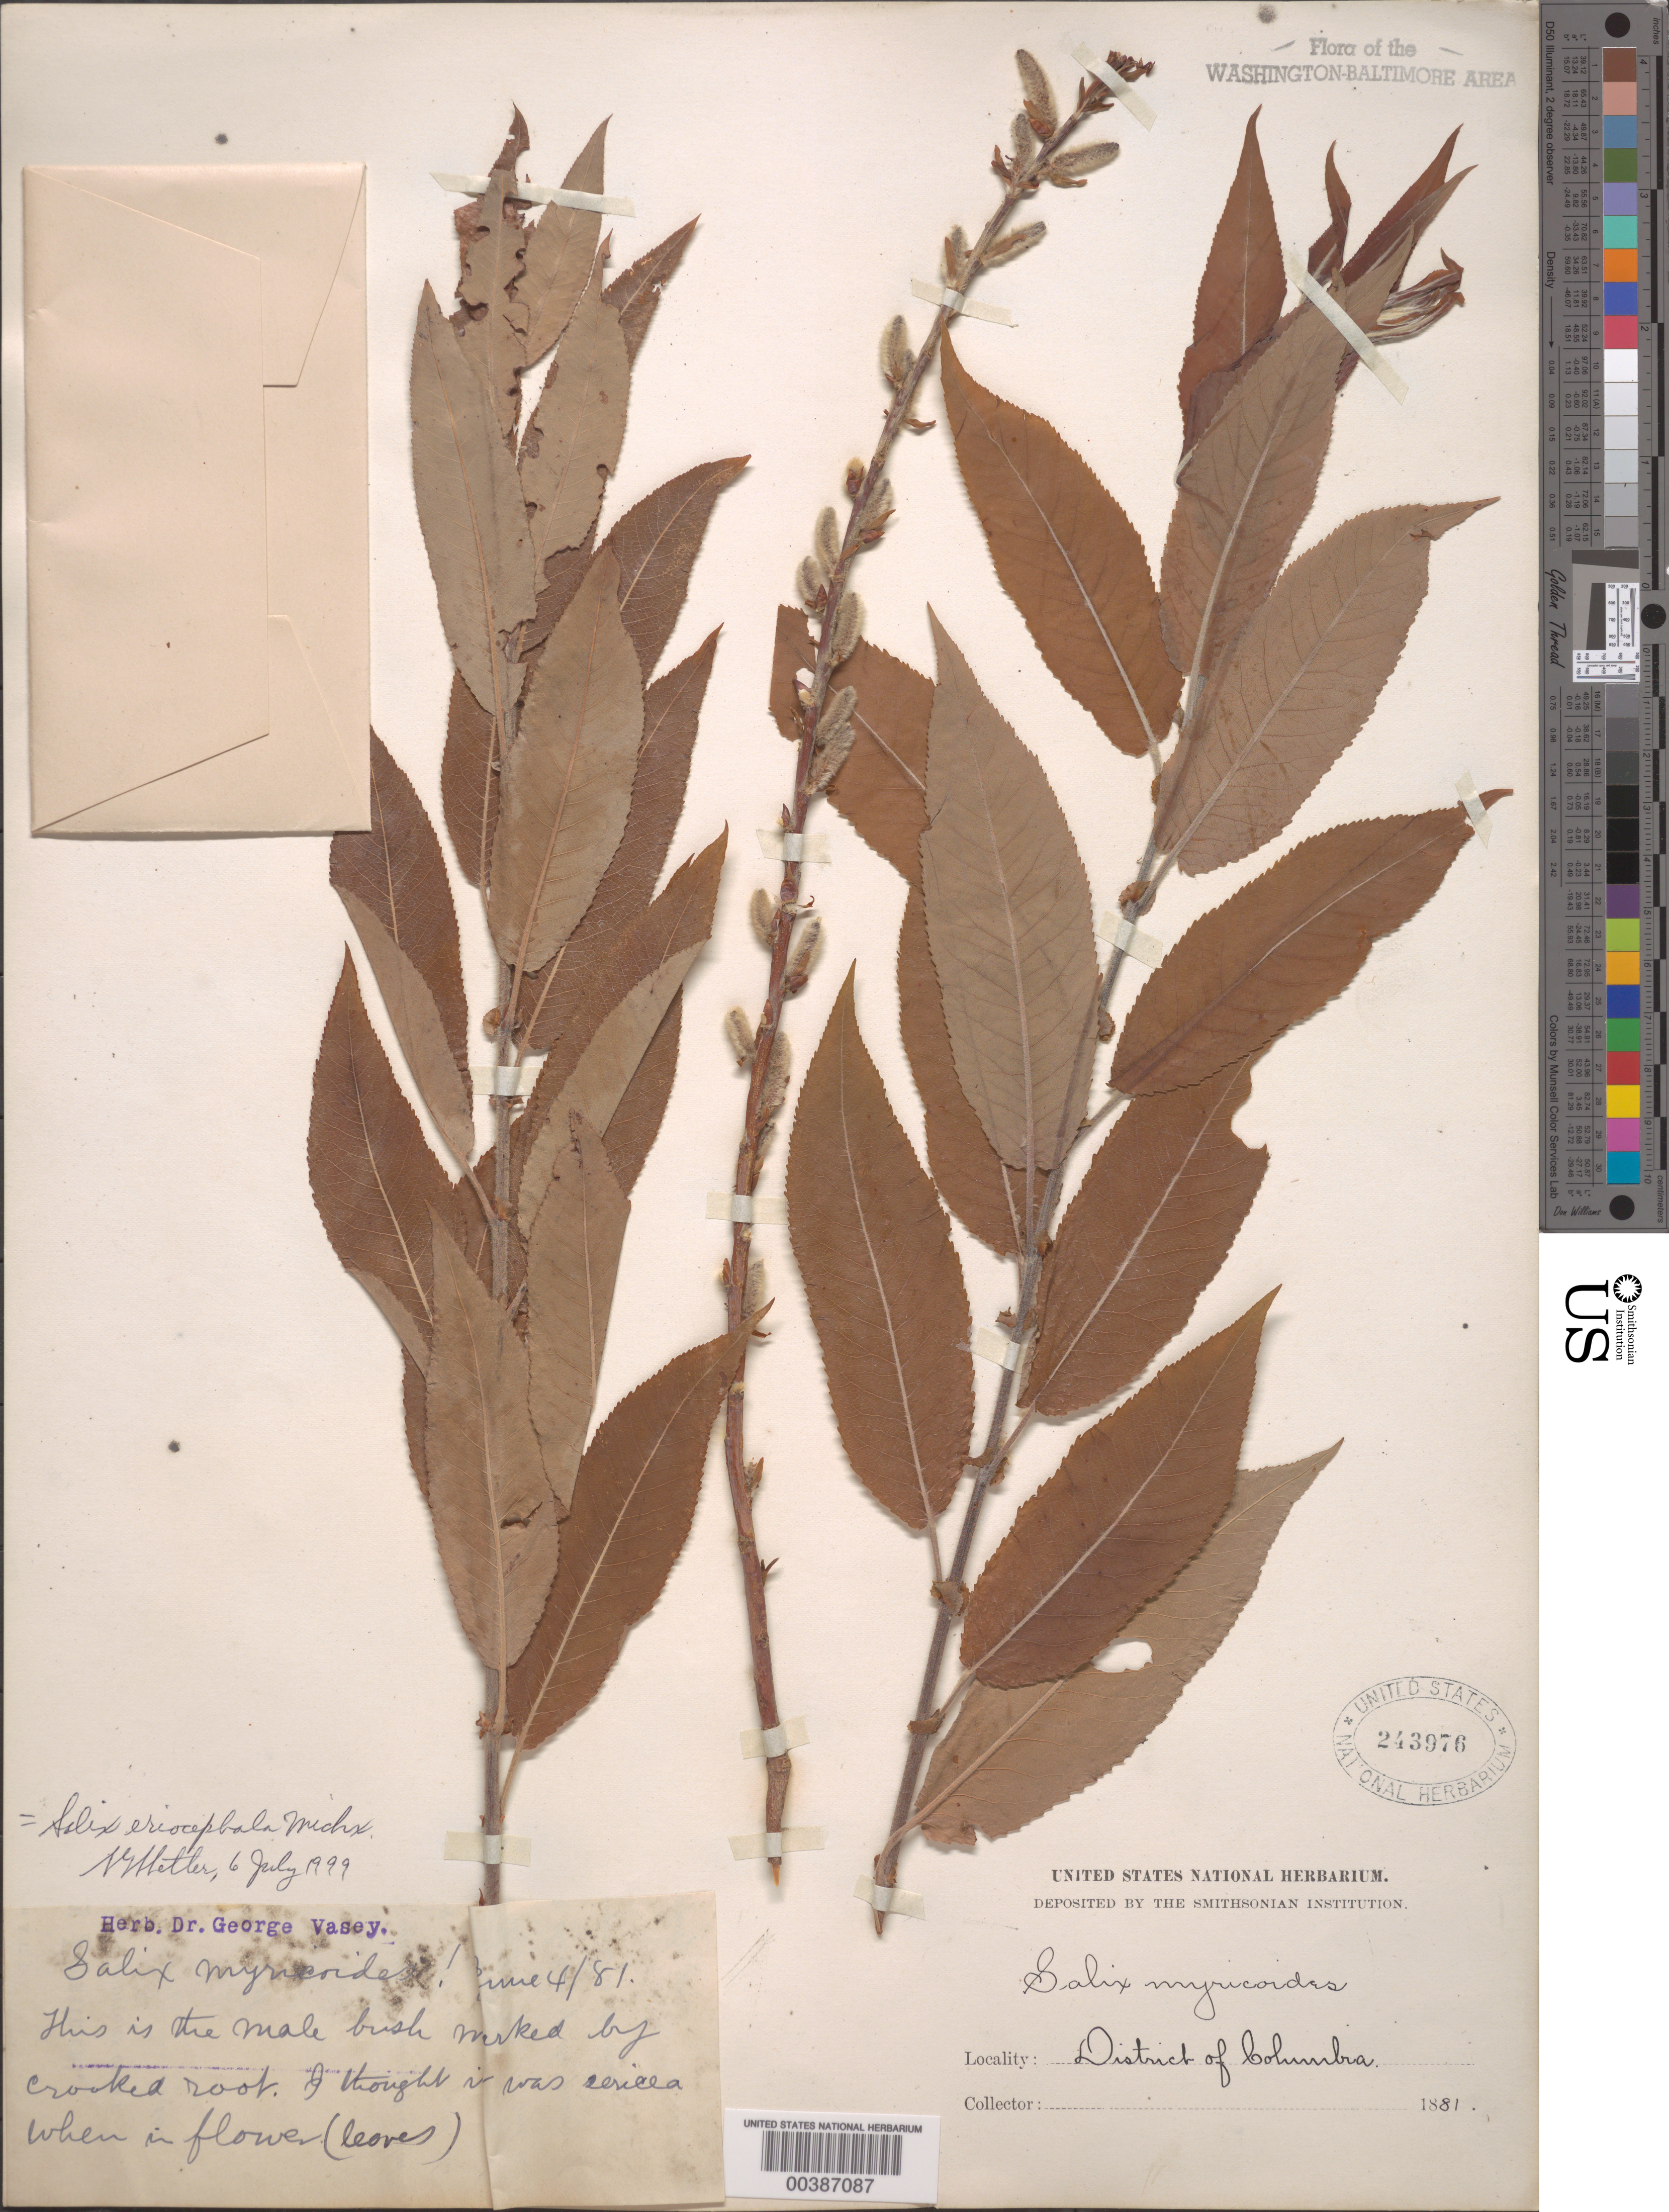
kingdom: Plantae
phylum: Tracheophyta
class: Magnoliopsida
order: Malpighiales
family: Salicaceae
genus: Salix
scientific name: Salix eriocephala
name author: Michx.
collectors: G. Vasey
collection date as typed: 04 Jun 1881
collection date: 1881-06-04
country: United States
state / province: District of Columbia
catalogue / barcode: US 243976